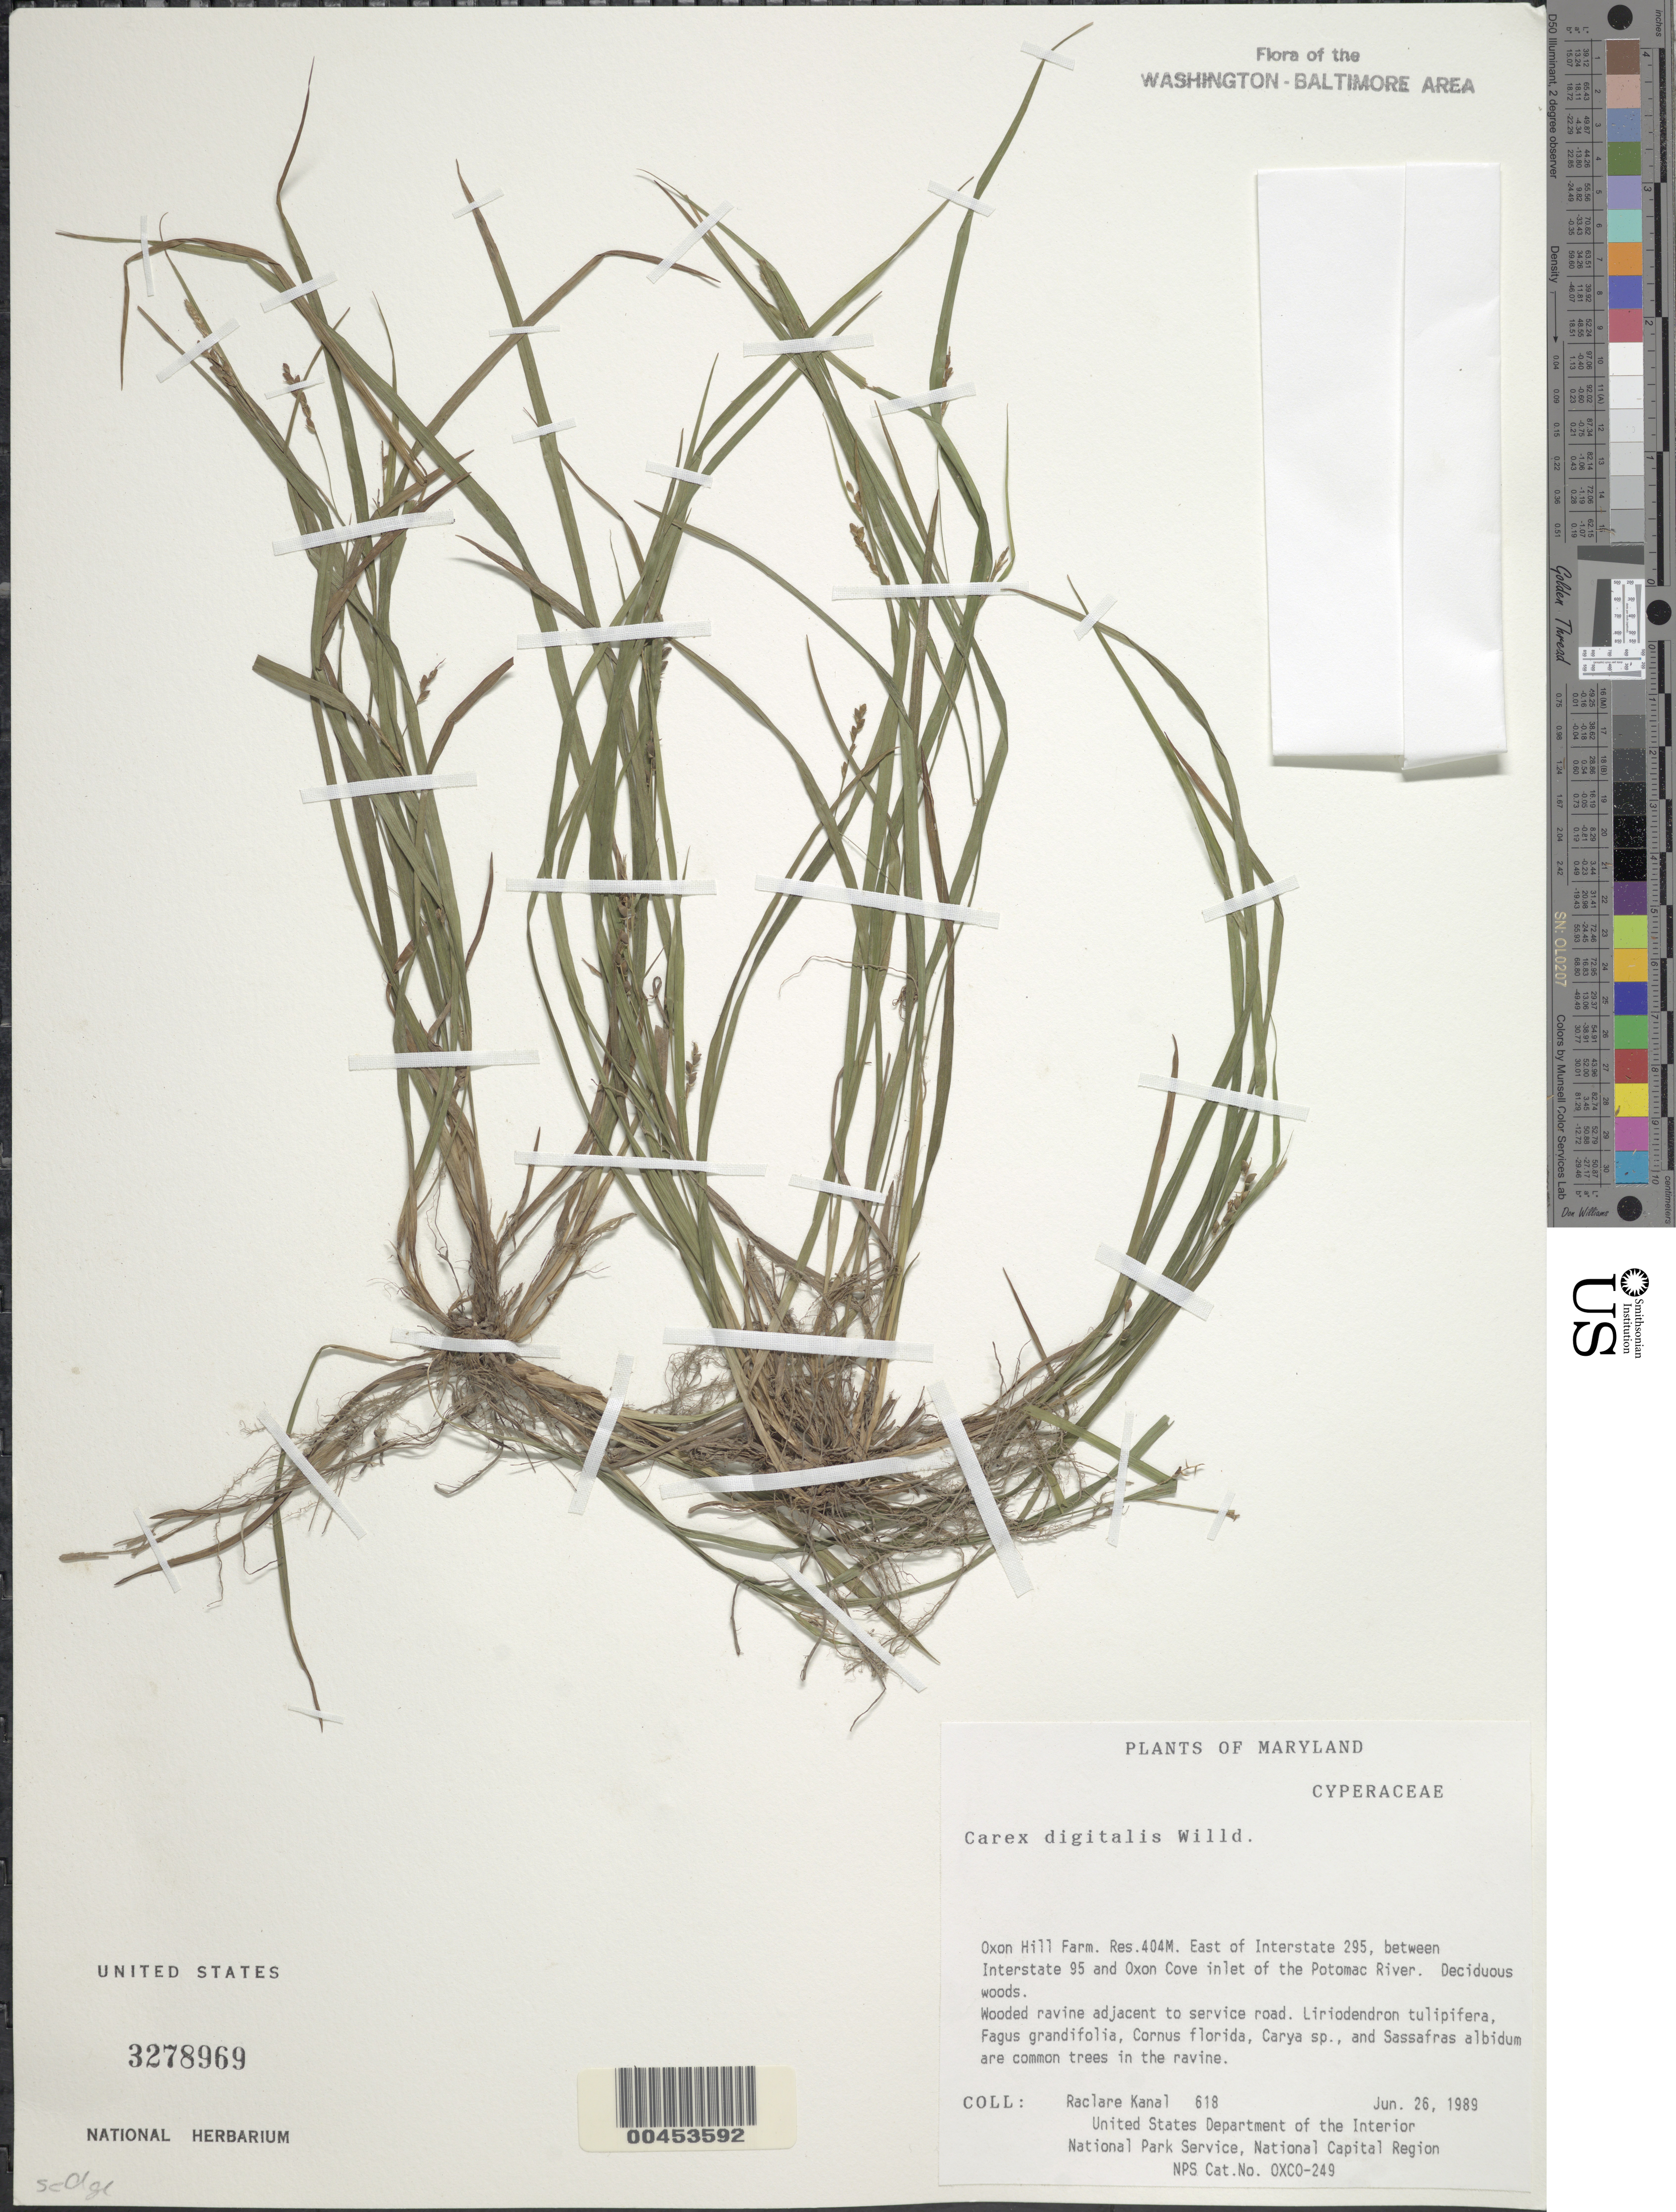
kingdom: Plantae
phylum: Tracheophyta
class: Liliopsida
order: Poales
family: Cyperaceae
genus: Carex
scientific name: Carex digitalis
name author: Willd.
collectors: R. Kanal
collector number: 618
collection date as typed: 26 Jun 1989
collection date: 1989-06-26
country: United States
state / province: Maryland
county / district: Prince George's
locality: Oxon Hill Farm, Res 404m, E of Interstate 295, between I-95 and Oxon Cove Inlet of the Potomac River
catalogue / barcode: US 3278969